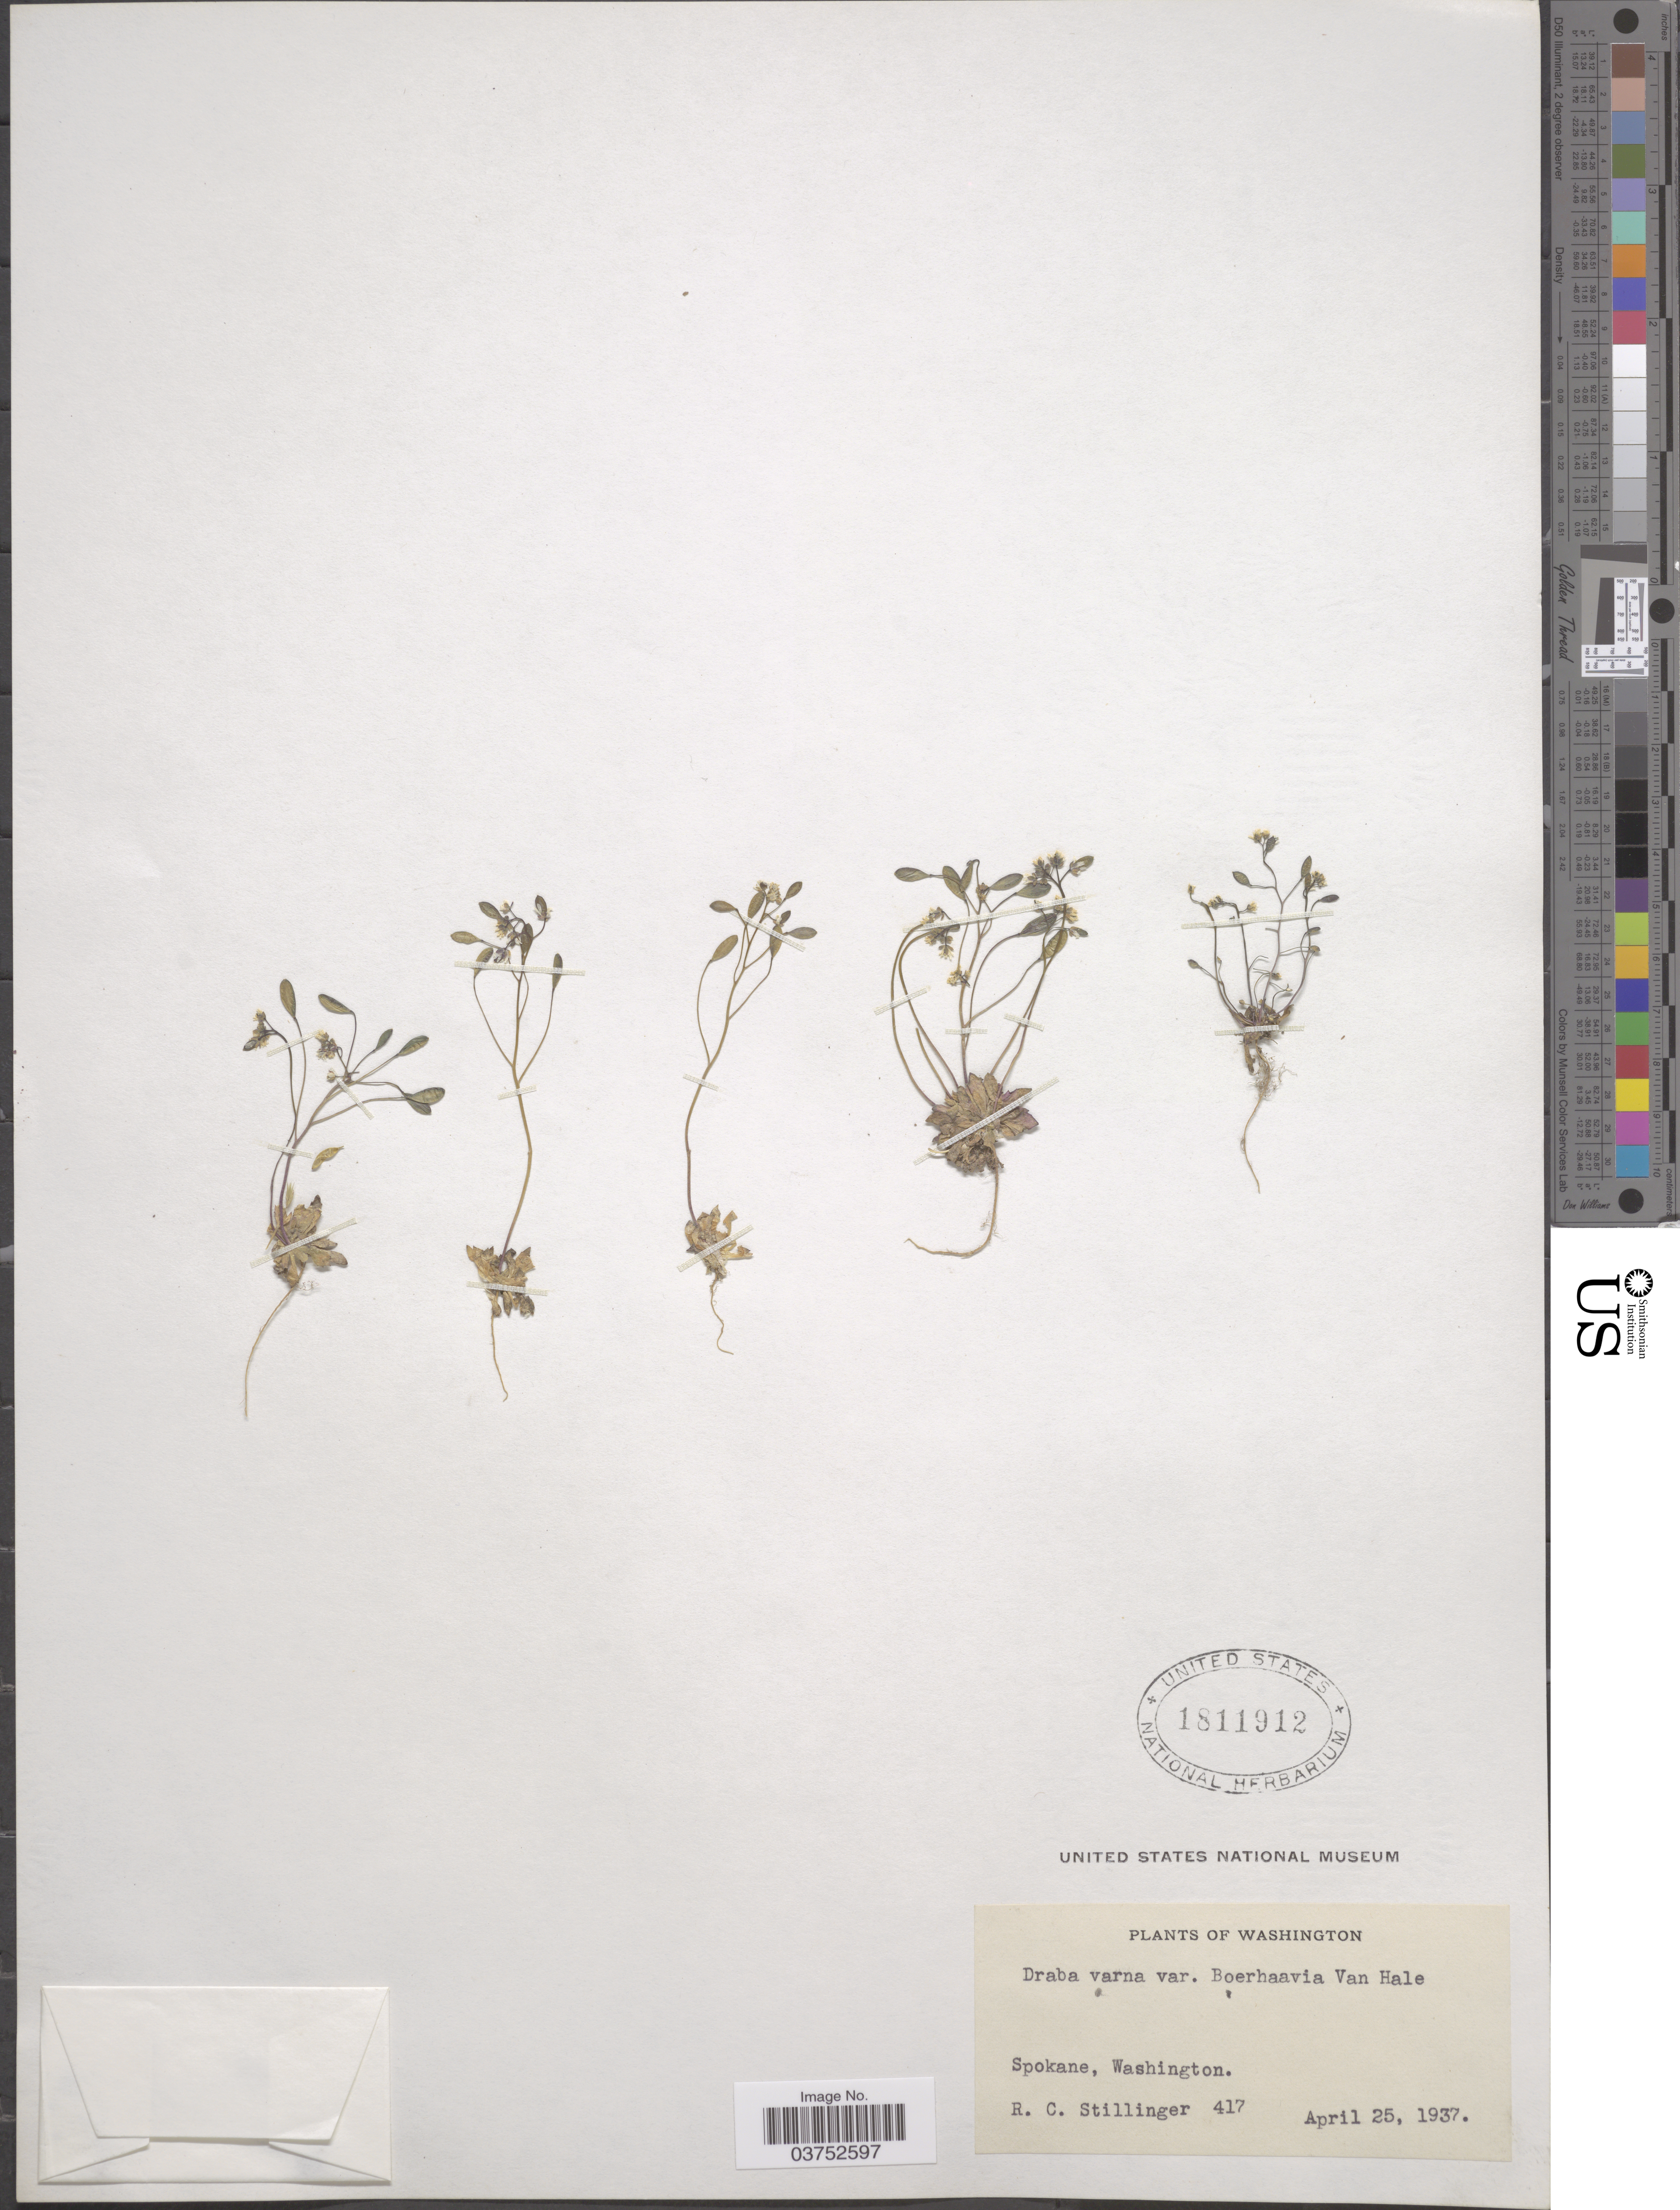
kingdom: Plantae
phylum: Tracheophyta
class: Magnoliopsida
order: Brassicales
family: Brassicaceae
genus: Draba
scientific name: Draba verna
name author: L.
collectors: R. Stillinger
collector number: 417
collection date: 1937-04-25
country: United States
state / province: Washington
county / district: Spokane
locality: Spokane.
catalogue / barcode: US 1811912